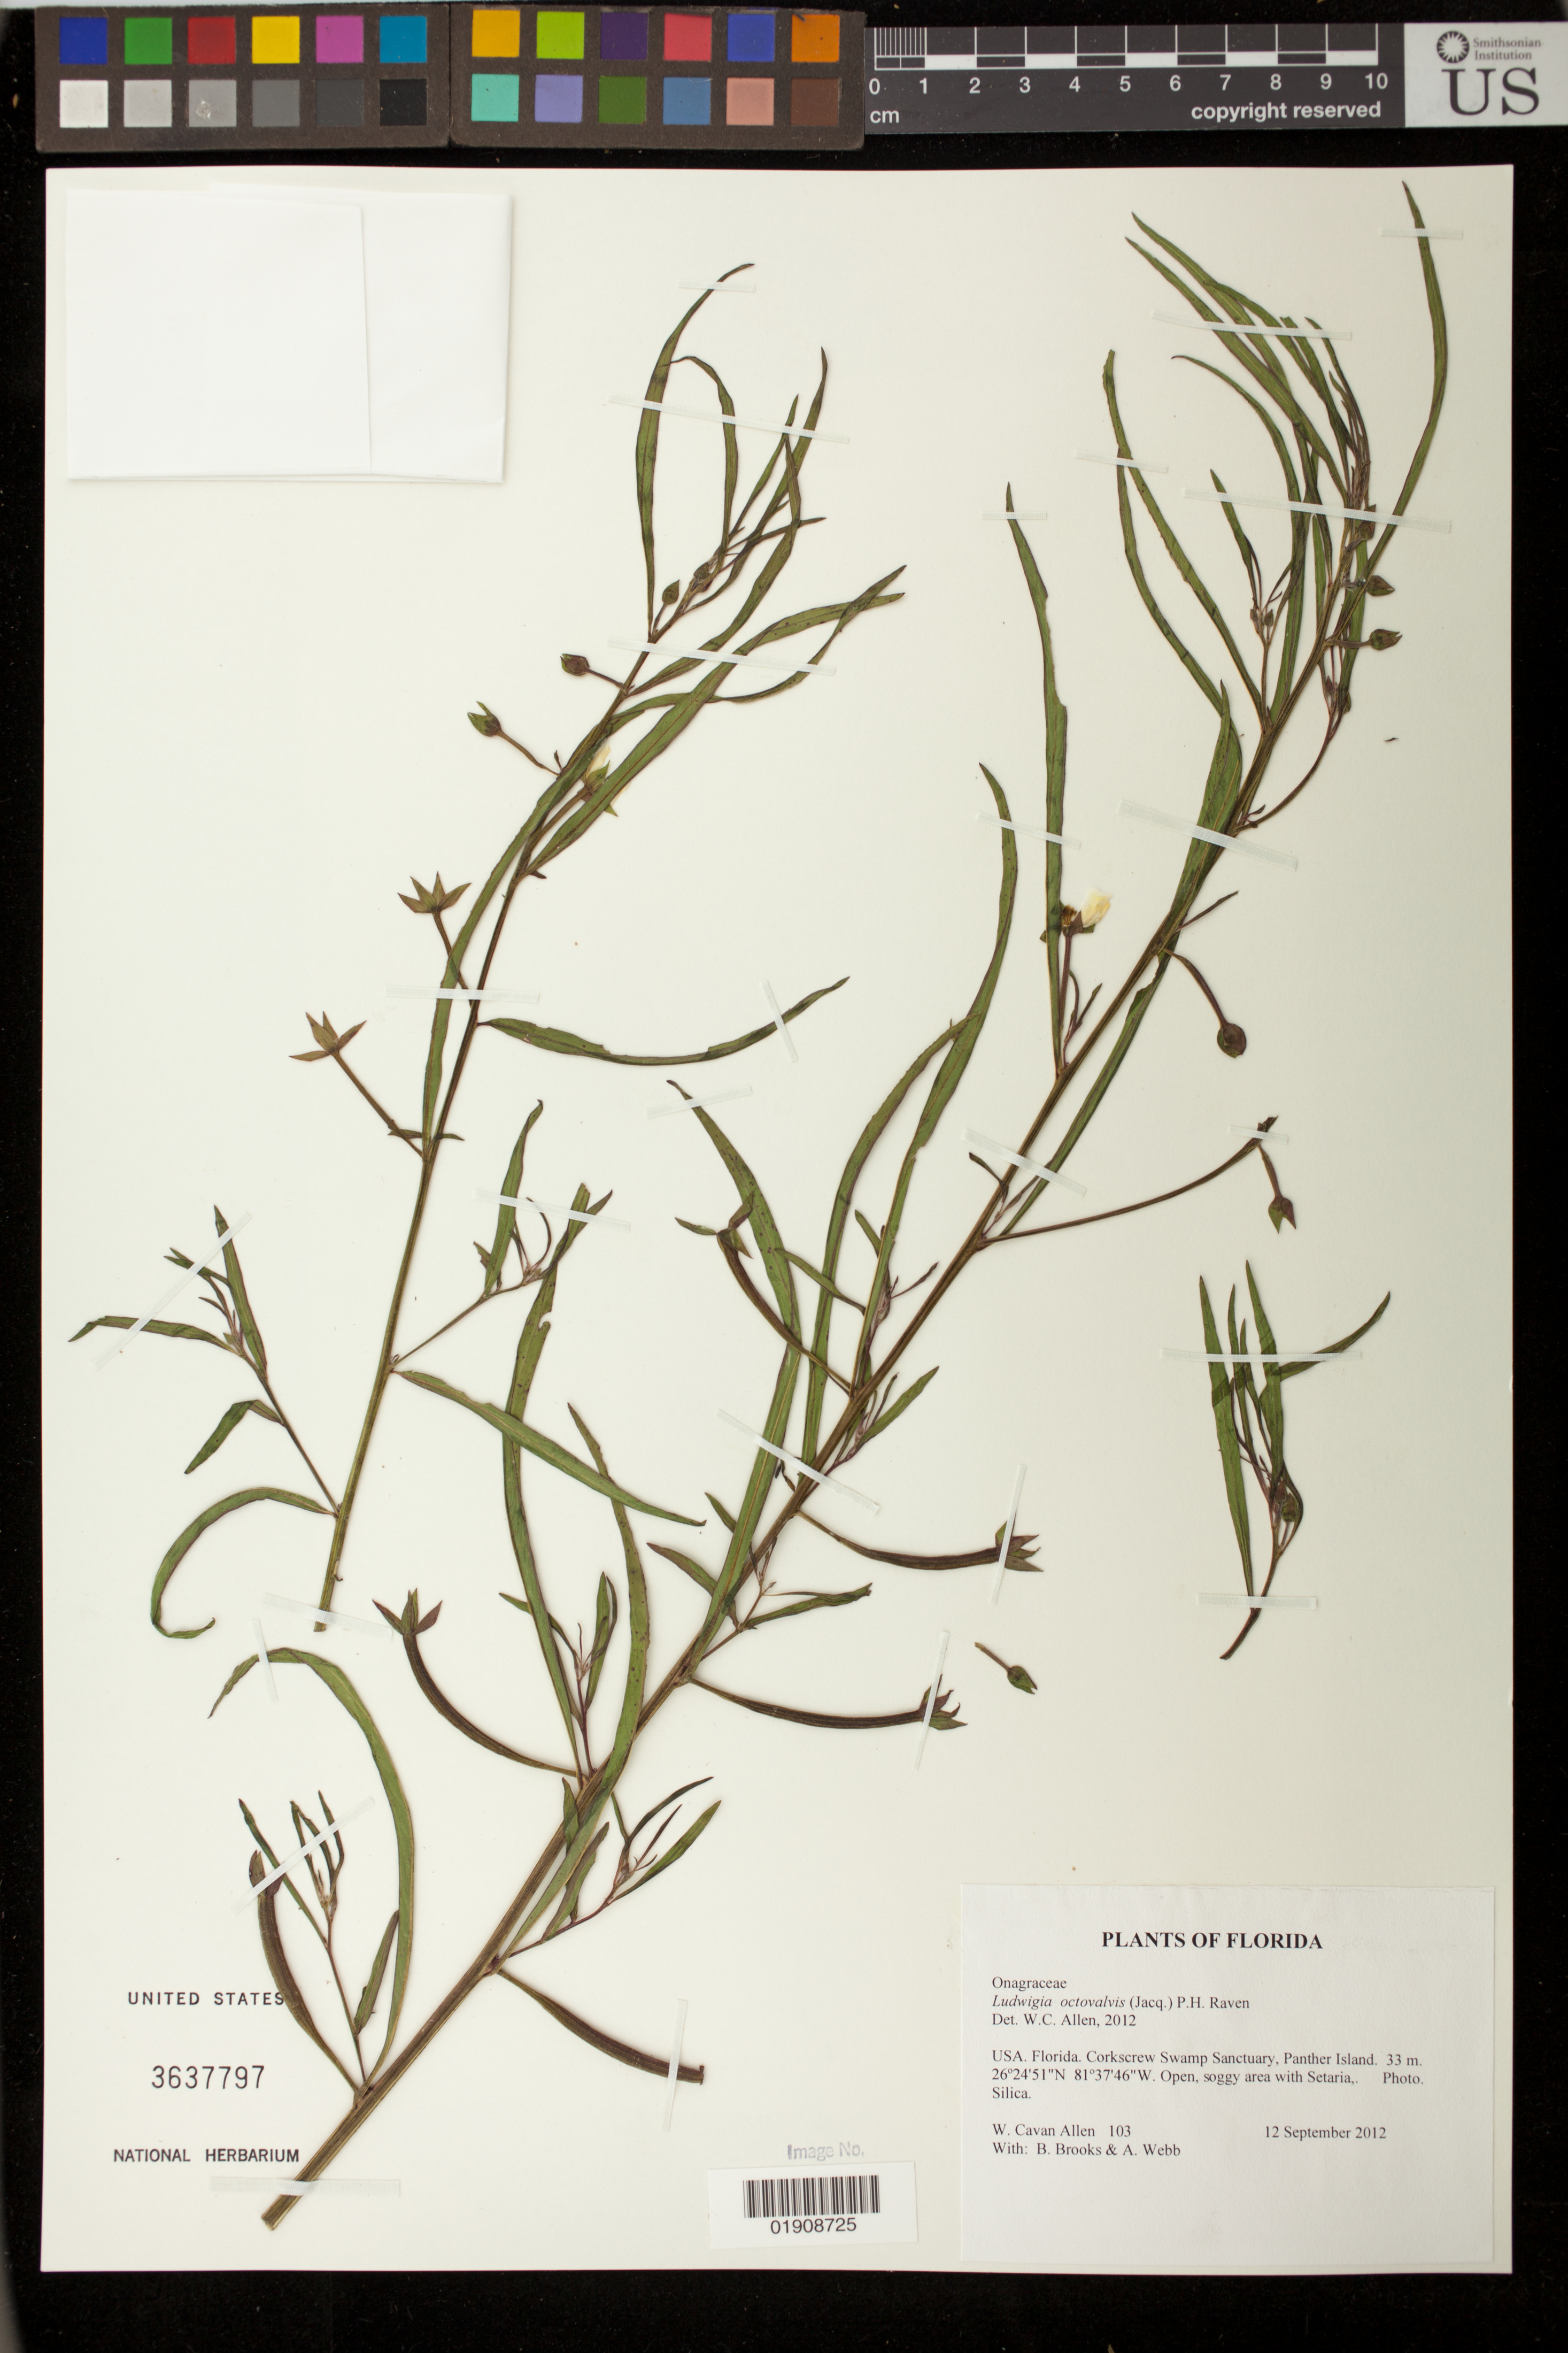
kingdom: Plantae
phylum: Tracheophyta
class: Magnoliopsida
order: Myrtales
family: Onagraceae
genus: Ludwigia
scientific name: Ludwigia octovalvis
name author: (Jacq.) P.H. Raven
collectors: W. C. Allen, B. Brooks & A. Webb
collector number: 103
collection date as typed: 12 September 2012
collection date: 2012-09-12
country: United States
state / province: Florida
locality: Corkscrew Swamp Sanctuary, Panther Island.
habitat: Open, soggy area with Setaria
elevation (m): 33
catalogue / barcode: US 3637797